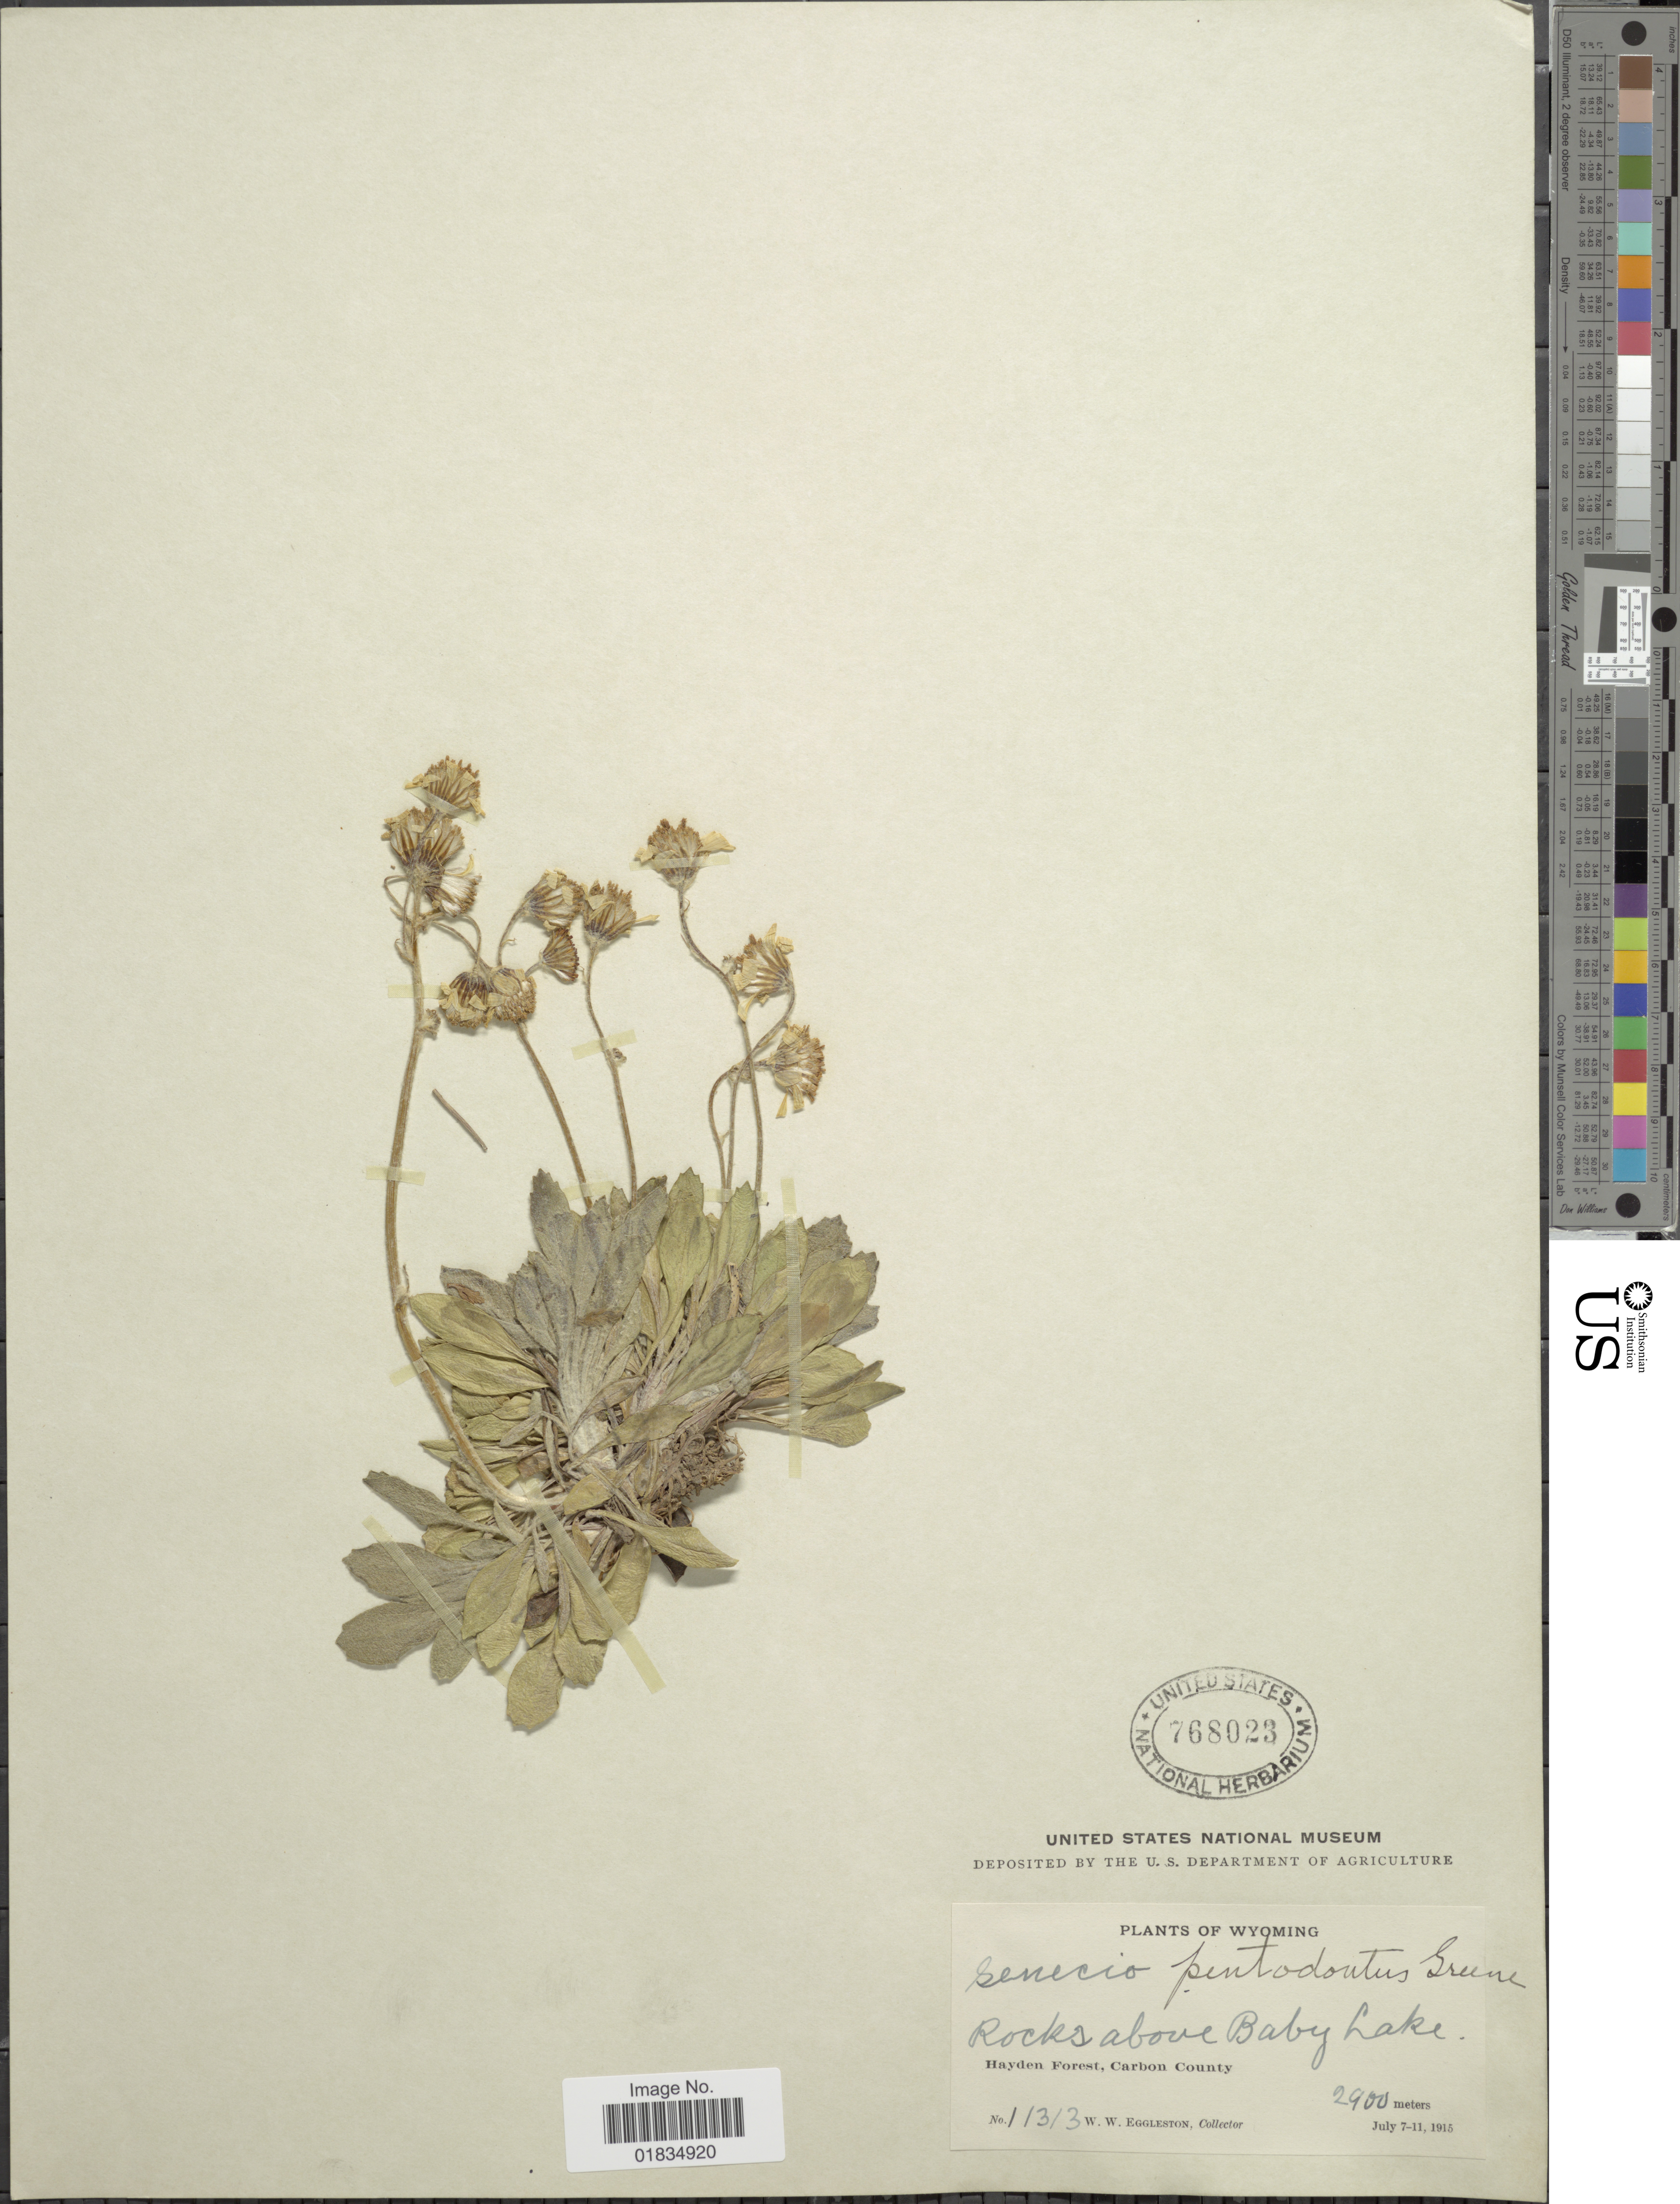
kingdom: Plantae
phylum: Tracheophyta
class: Magnoliopsida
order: Asterales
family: Asteraceae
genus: Senecio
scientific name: Senecio pentodontus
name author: Greene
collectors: W. W. Eggleston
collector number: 11313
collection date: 1915-07-07/1915-07-11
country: United States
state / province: Wyoming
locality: Above Baby Lake. Hayden Forest, Carbon County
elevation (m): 2900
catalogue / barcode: US 768023